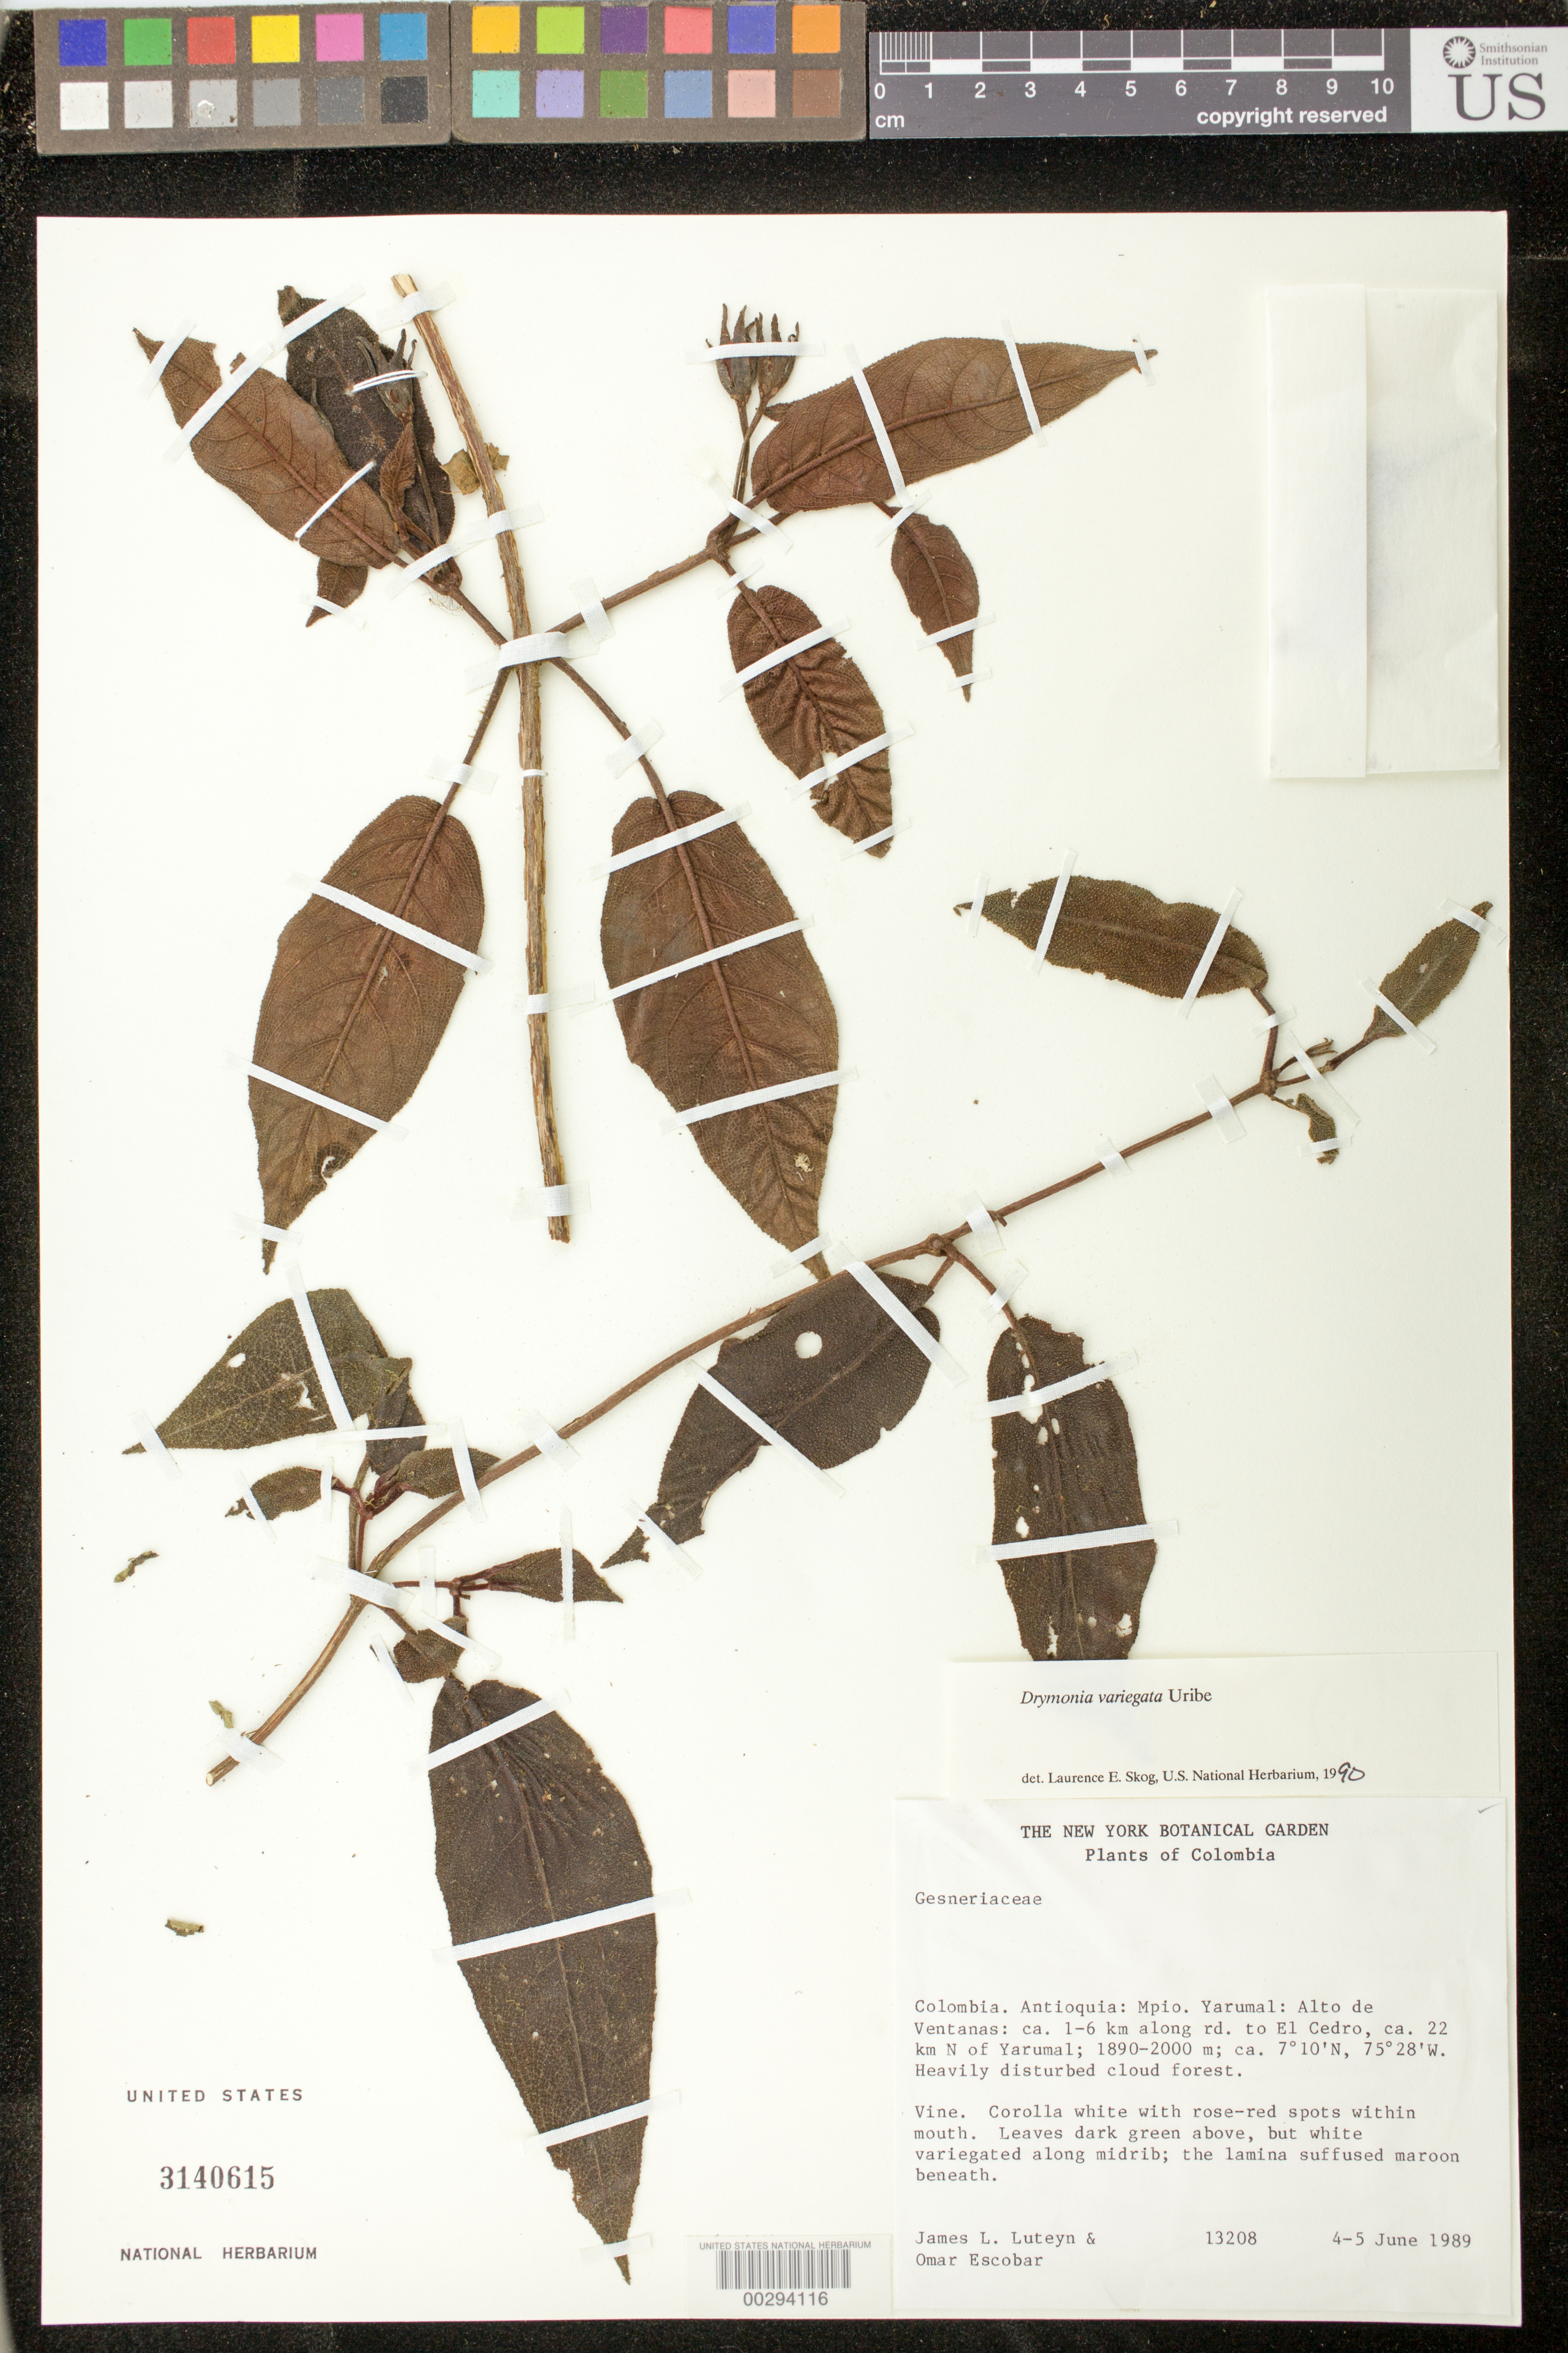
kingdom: Plantae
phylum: Tracheophyta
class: Magnoliopsida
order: Lamiales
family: Gesneriaceae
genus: Drymonia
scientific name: Drymonia variegata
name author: L. Uribe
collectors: J. L. Luteyn & O. D. Escobar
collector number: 13208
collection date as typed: Jun 1989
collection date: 1989-06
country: Colombia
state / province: Antioquia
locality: Mun. of Yarumal, Alto de Ventanas, ca 1-6 km along rd to El Cedro, ca 22 km N of Yarumal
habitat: Heavily disturbed cloud forest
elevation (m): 1890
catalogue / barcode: US 3140615